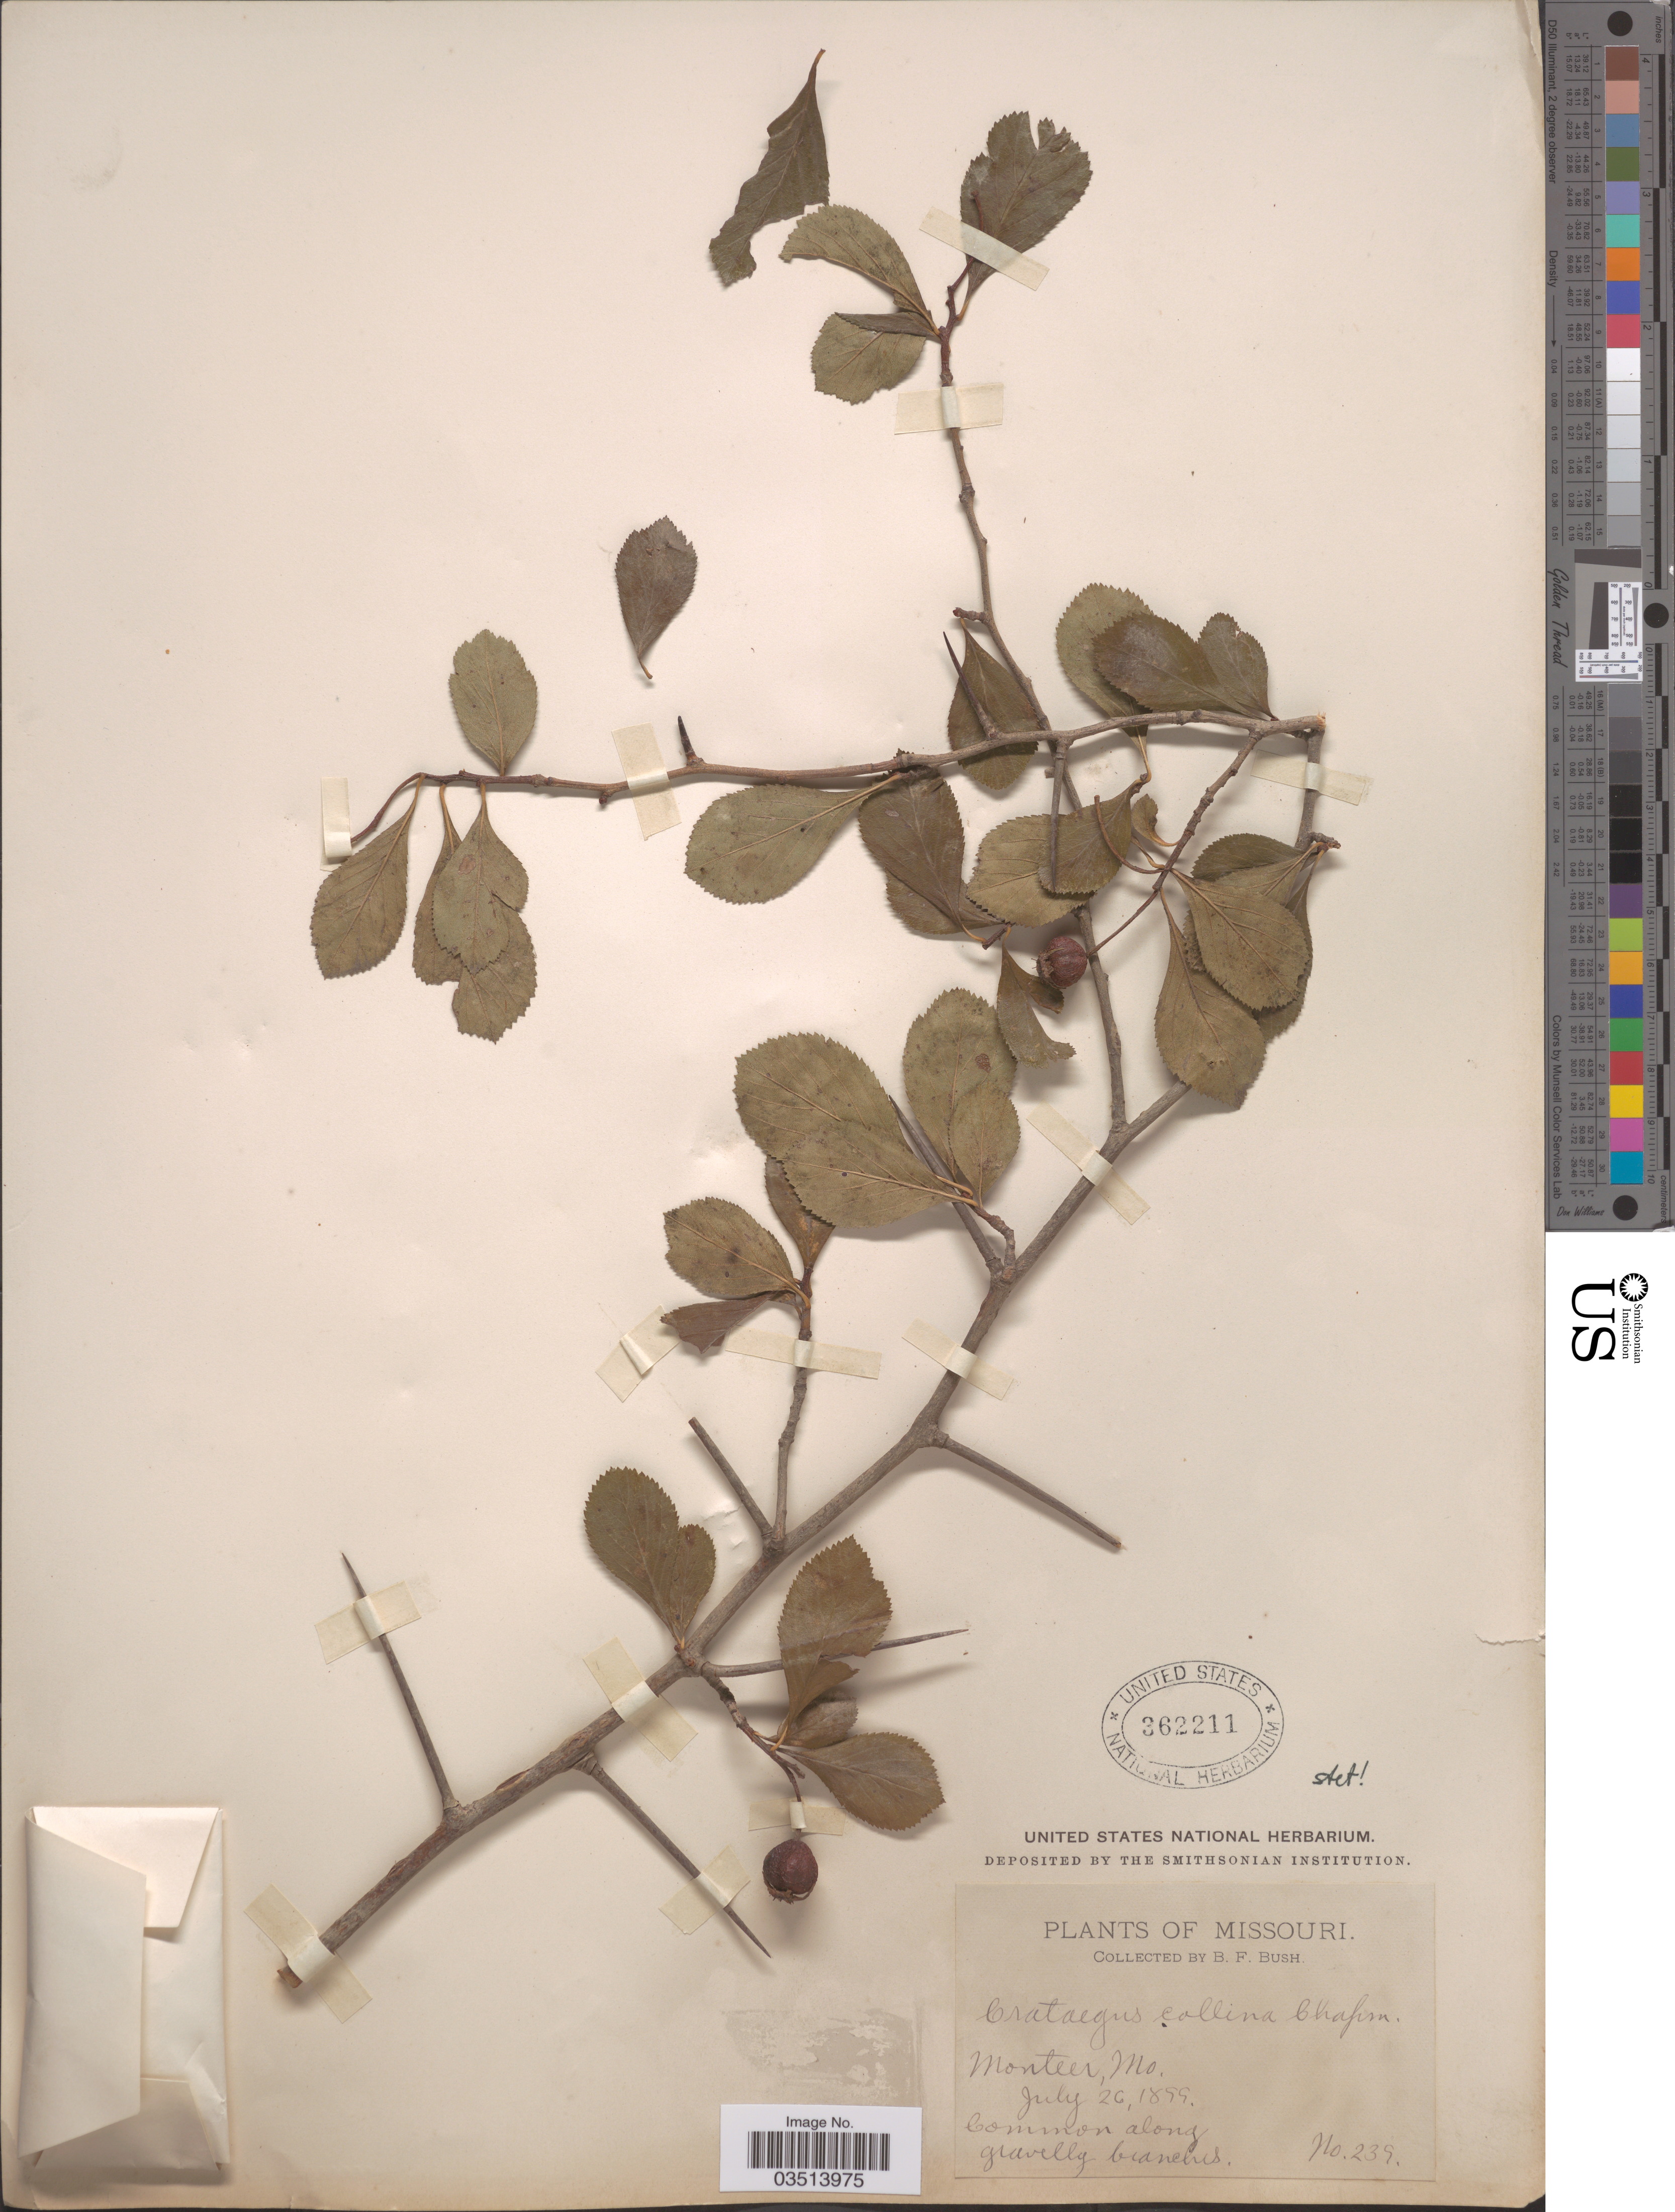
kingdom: Plantae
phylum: Tracheophyta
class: Magnoliopsida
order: Rosales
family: Rosaceae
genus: Crataegus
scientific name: Crataegus collina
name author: Chapm.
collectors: B. F. Bush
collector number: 239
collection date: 1899-07-26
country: United States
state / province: Missouri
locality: Monteer.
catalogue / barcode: US 362211